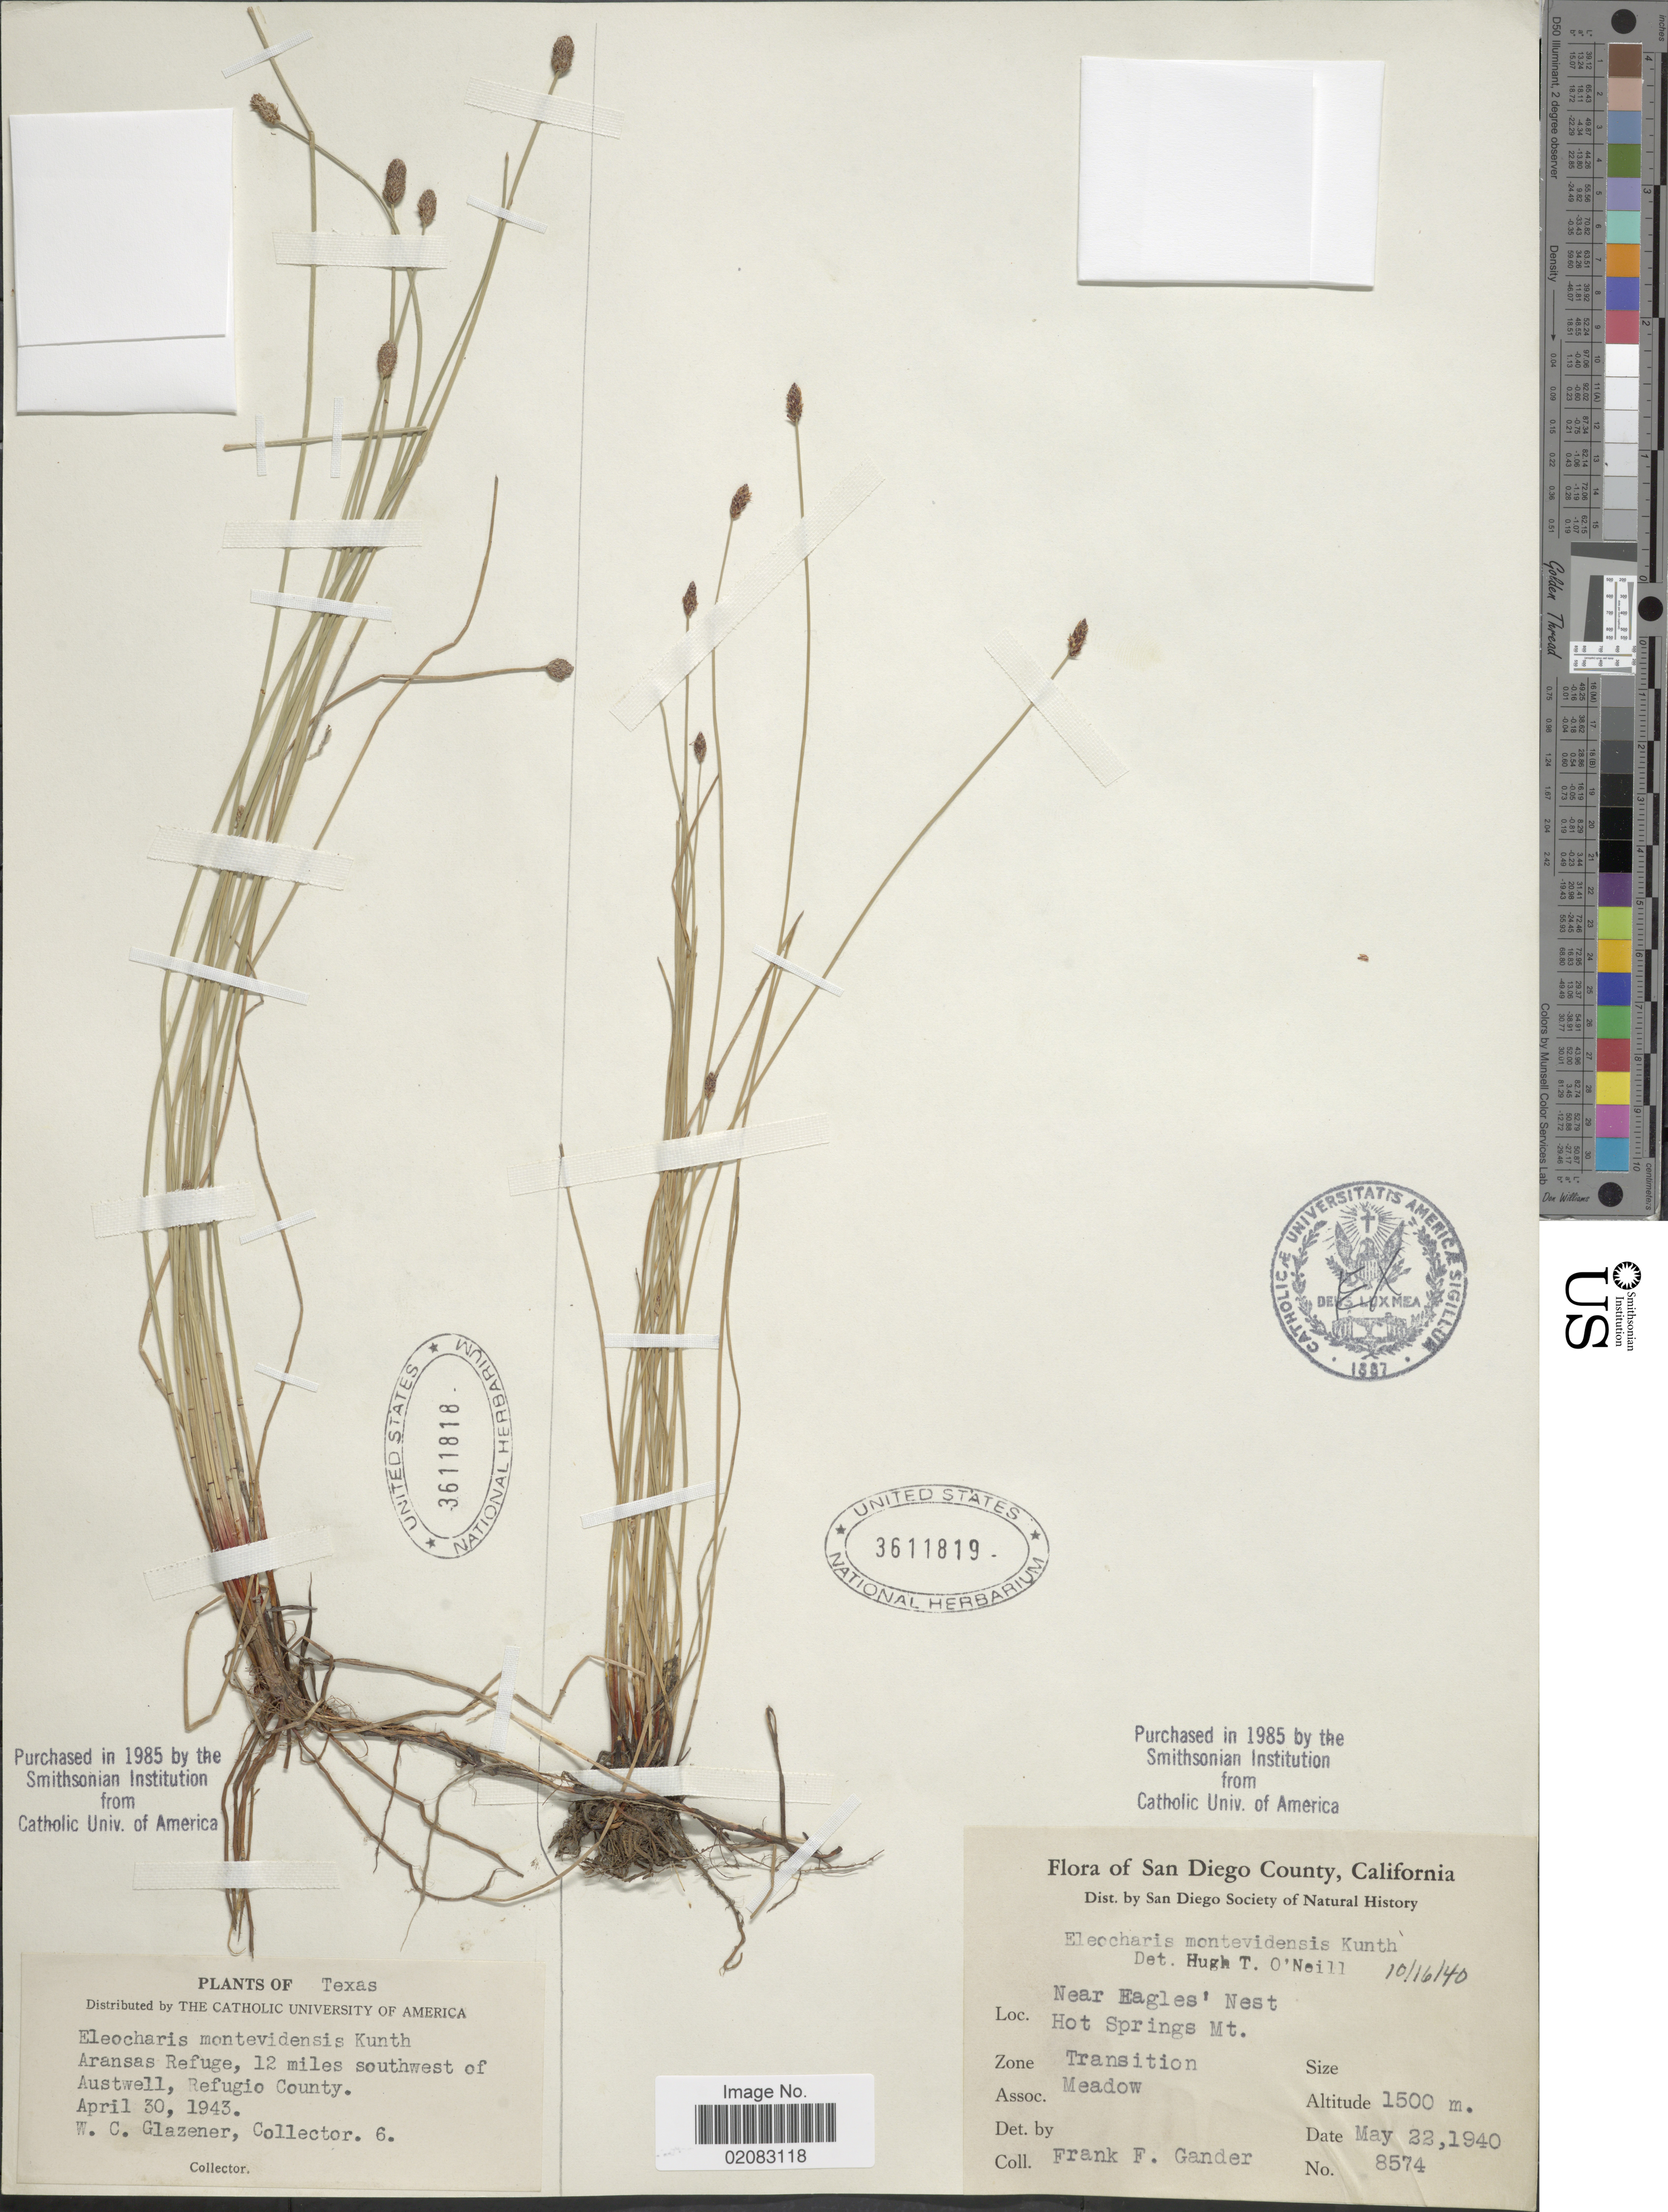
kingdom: Plantae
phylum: Tracheophyta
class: Liliopsida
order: Poales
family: Cyperaceae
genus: Eleocharis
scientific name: Eleocharis montevidensis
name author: Kunth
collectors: W. Glazener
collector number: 6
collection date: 1943-04-30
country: United States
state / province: Texas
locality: Aransas Refuge, 12 miles southwest of Austwell, Refugio County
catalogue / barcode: US 3611818